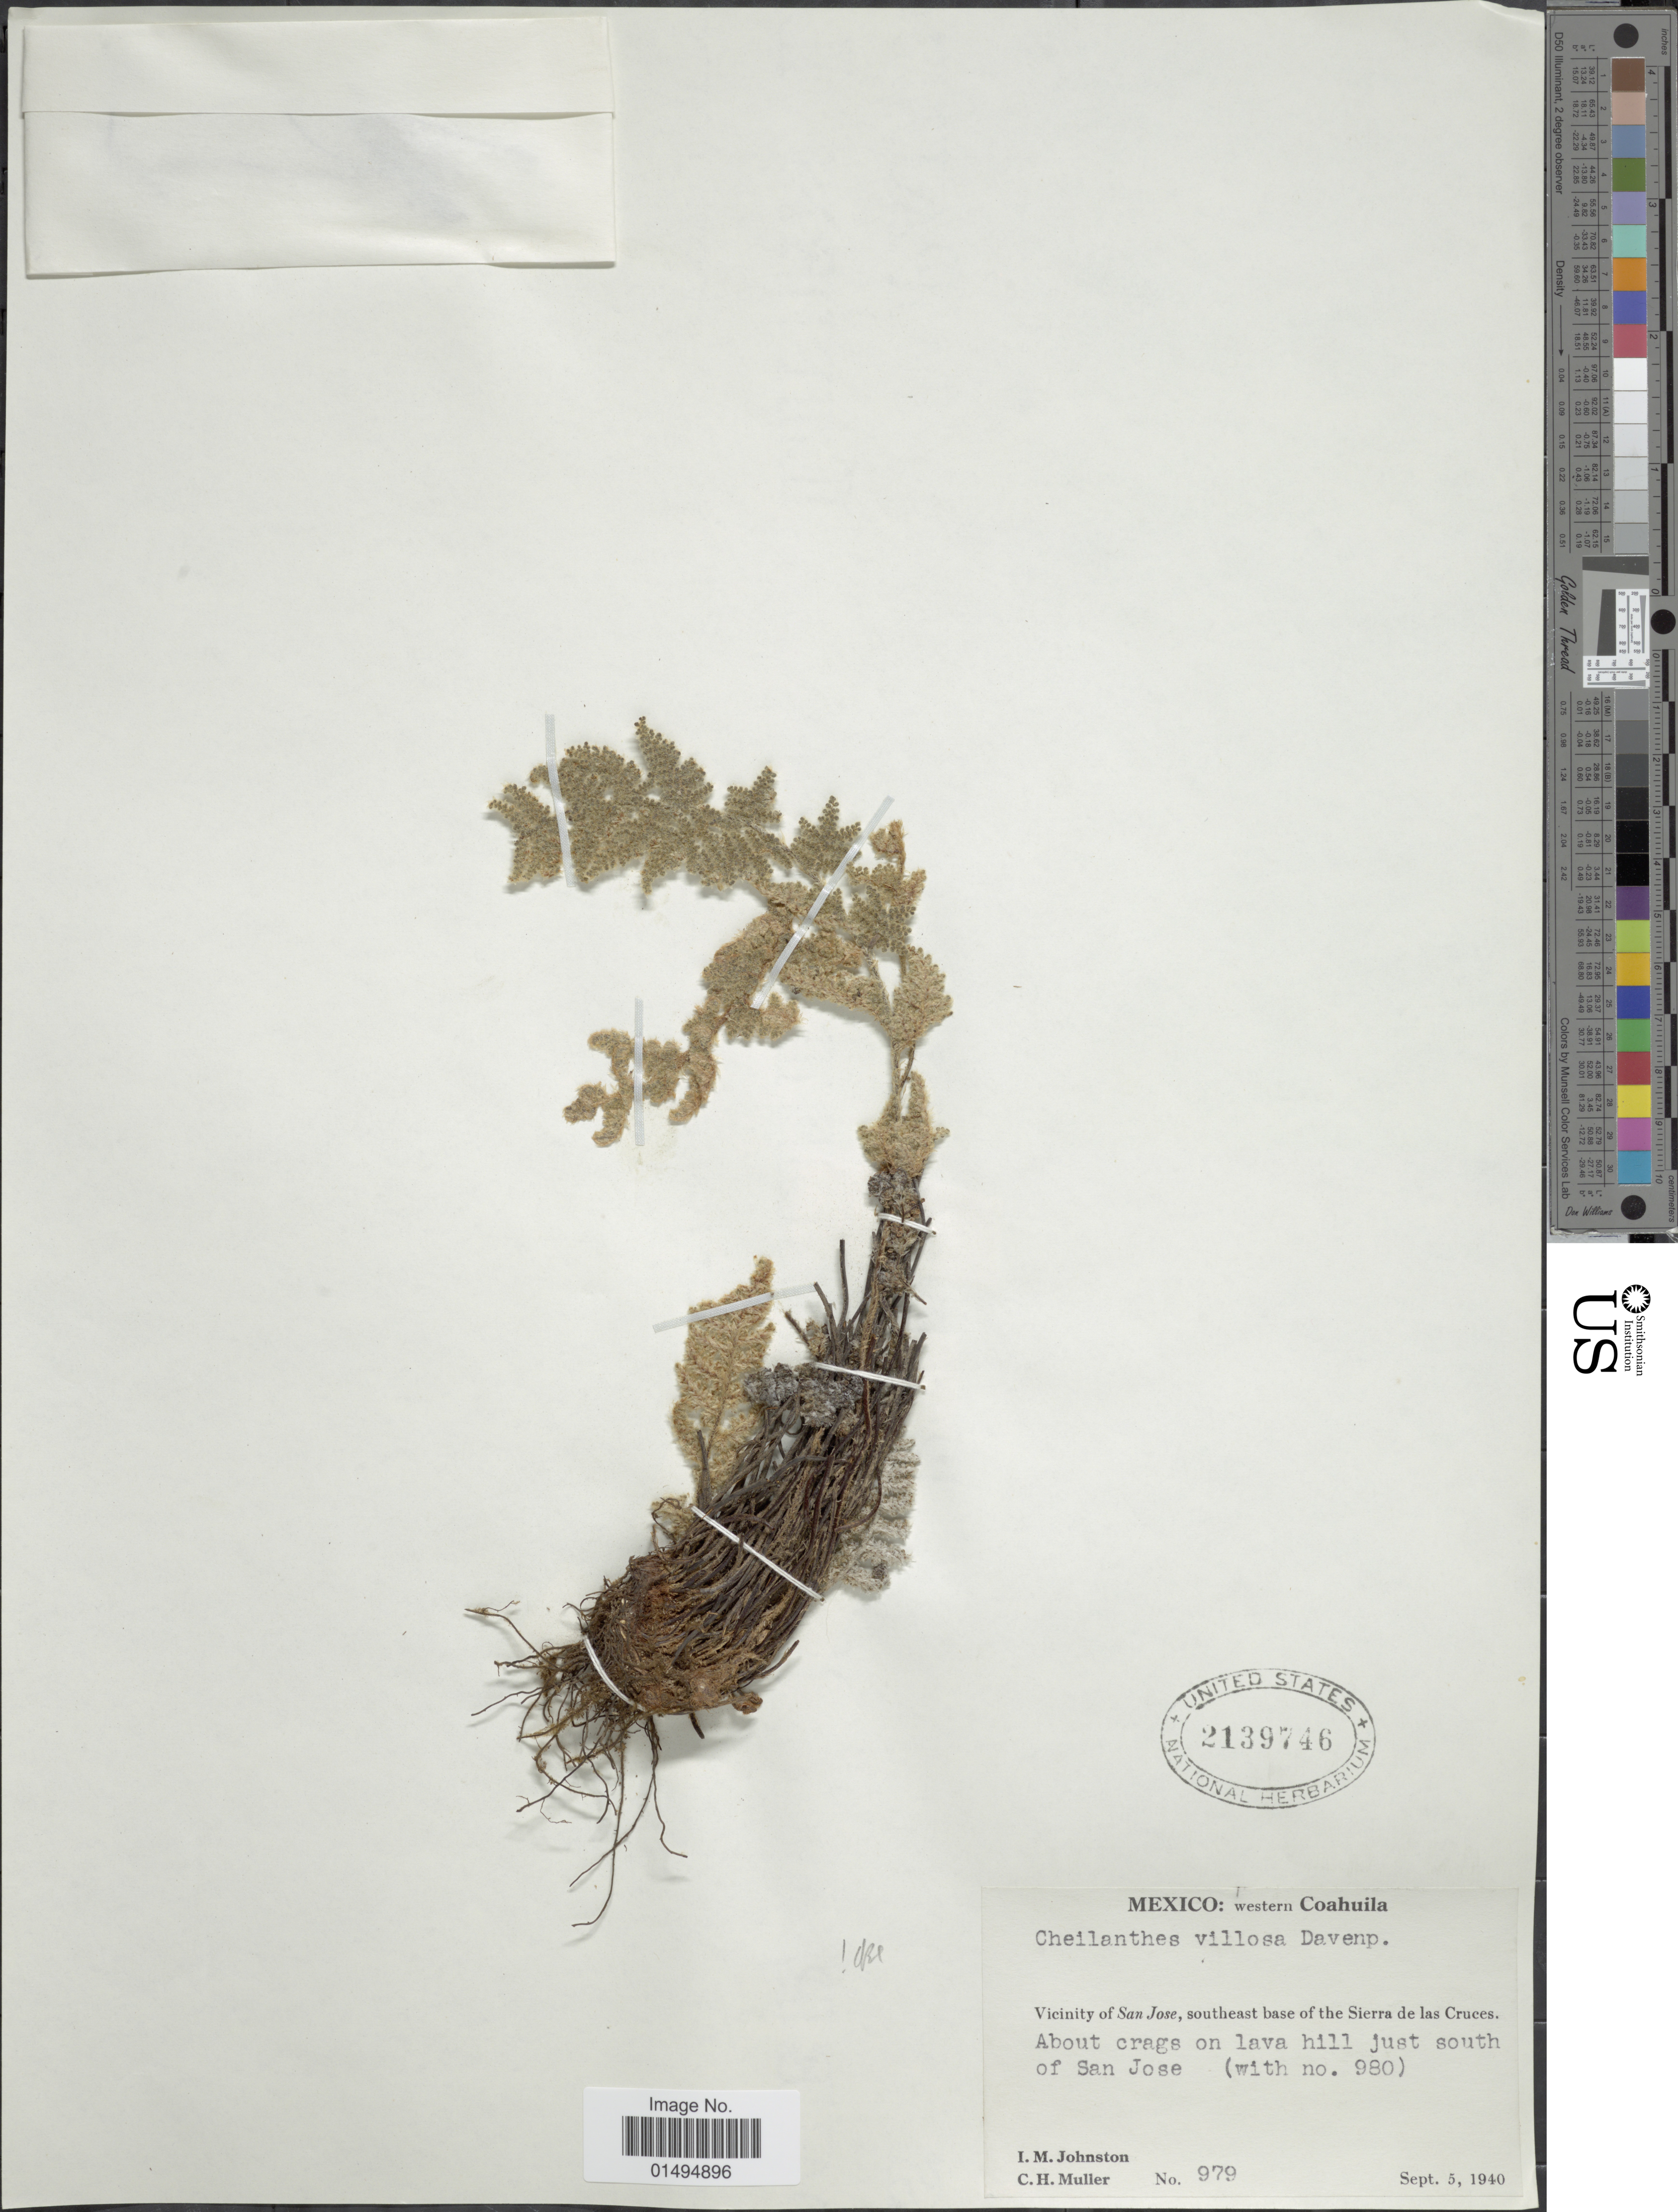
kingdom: Plantae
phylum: Tracheophyta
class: Polypodiopsida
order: Polypodiales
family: Pteridaceae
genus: Myriopteris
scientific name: Myriopteris windhamii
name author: Grusz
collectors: I.M. Johnston & C. H. Müller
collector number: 979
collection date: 1940-09-05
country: Mexico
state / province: Coahuila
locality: Western Coahuila, Vicinity of San Jose, southeast base of the Sierra de las Cruces, About crags on lava hill just south of San Jose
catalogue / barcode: US 2139746